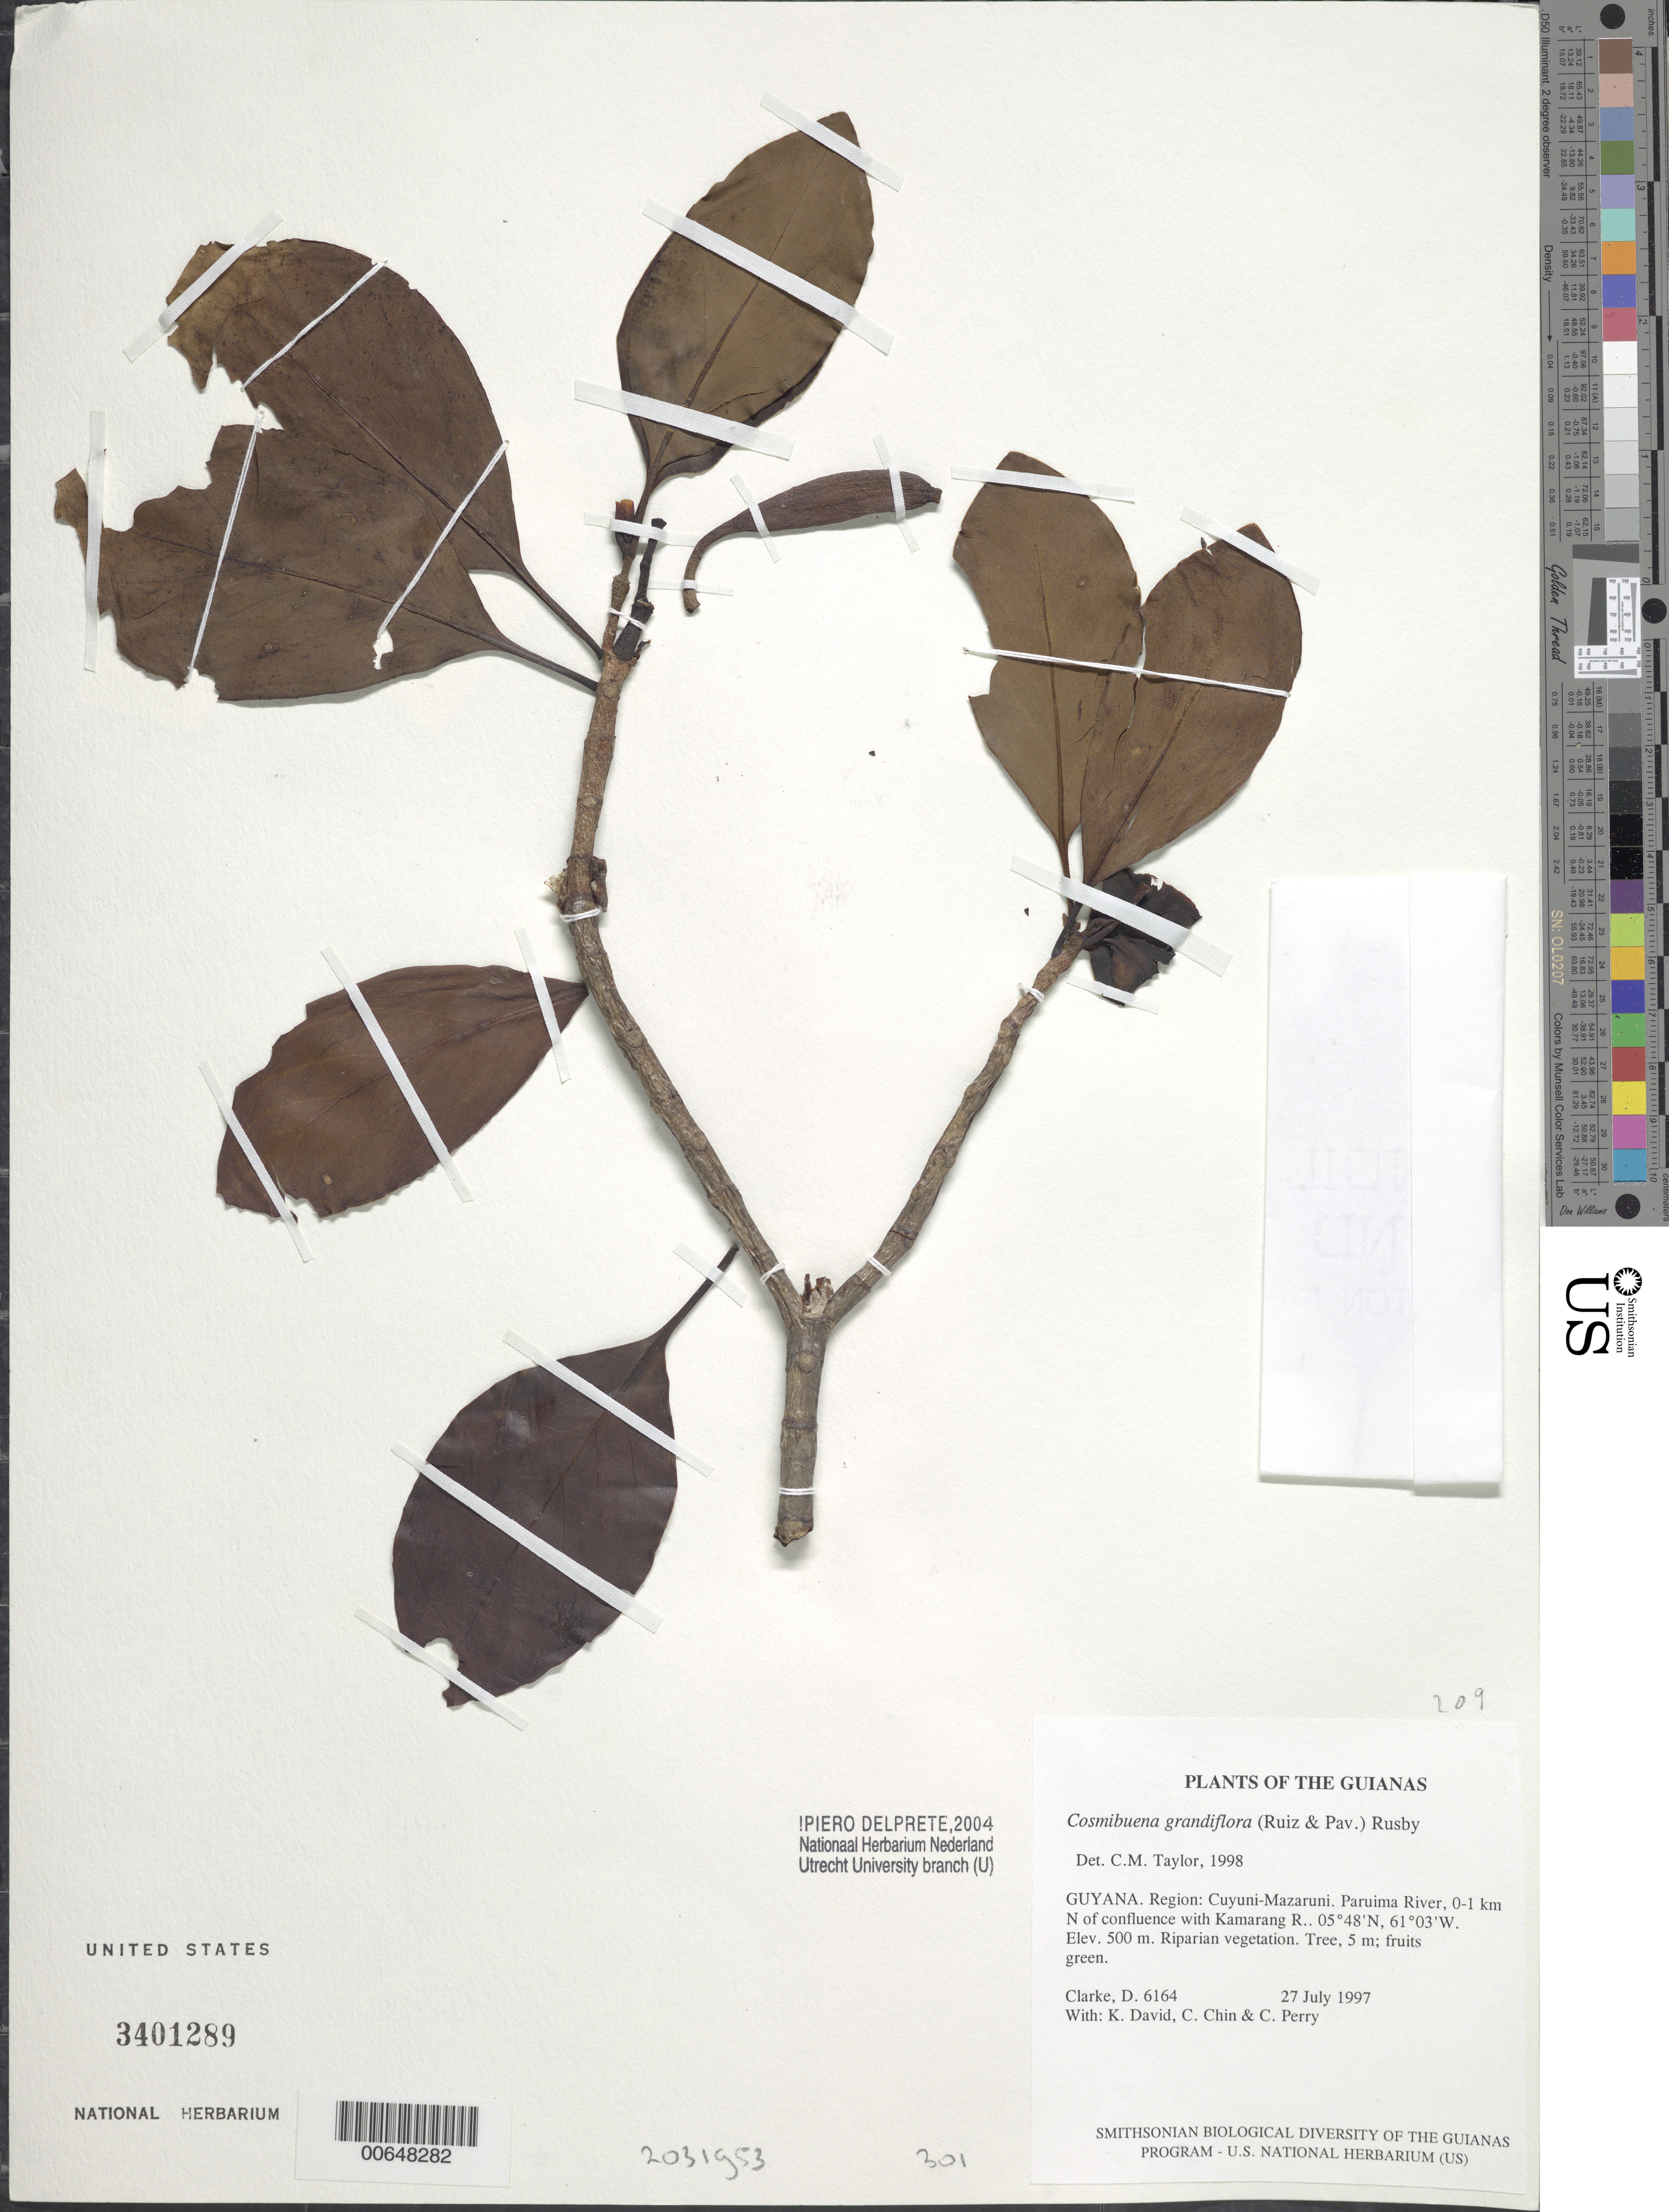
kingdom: Plantae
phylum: Tracheophyta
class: Magnoliopsida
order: Gentianales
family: Rubiaceae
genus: Cosmibuena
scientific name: Cosmibuena grandiflora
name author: (Rose & Pav.) Rusby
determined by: Taylor, Charlotte M.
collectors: H. D. Clarke, K. David, C. Chin & C. Perry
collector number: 6164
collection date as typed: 27 July 1997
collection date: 1997-07-27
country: Guyana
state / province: Cuyuni-Mazaruni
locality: Paruima River, 0-1 km N of confluence with Kamarang R.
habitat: Riparian vegetation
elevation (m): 500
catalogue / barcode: US 3401289